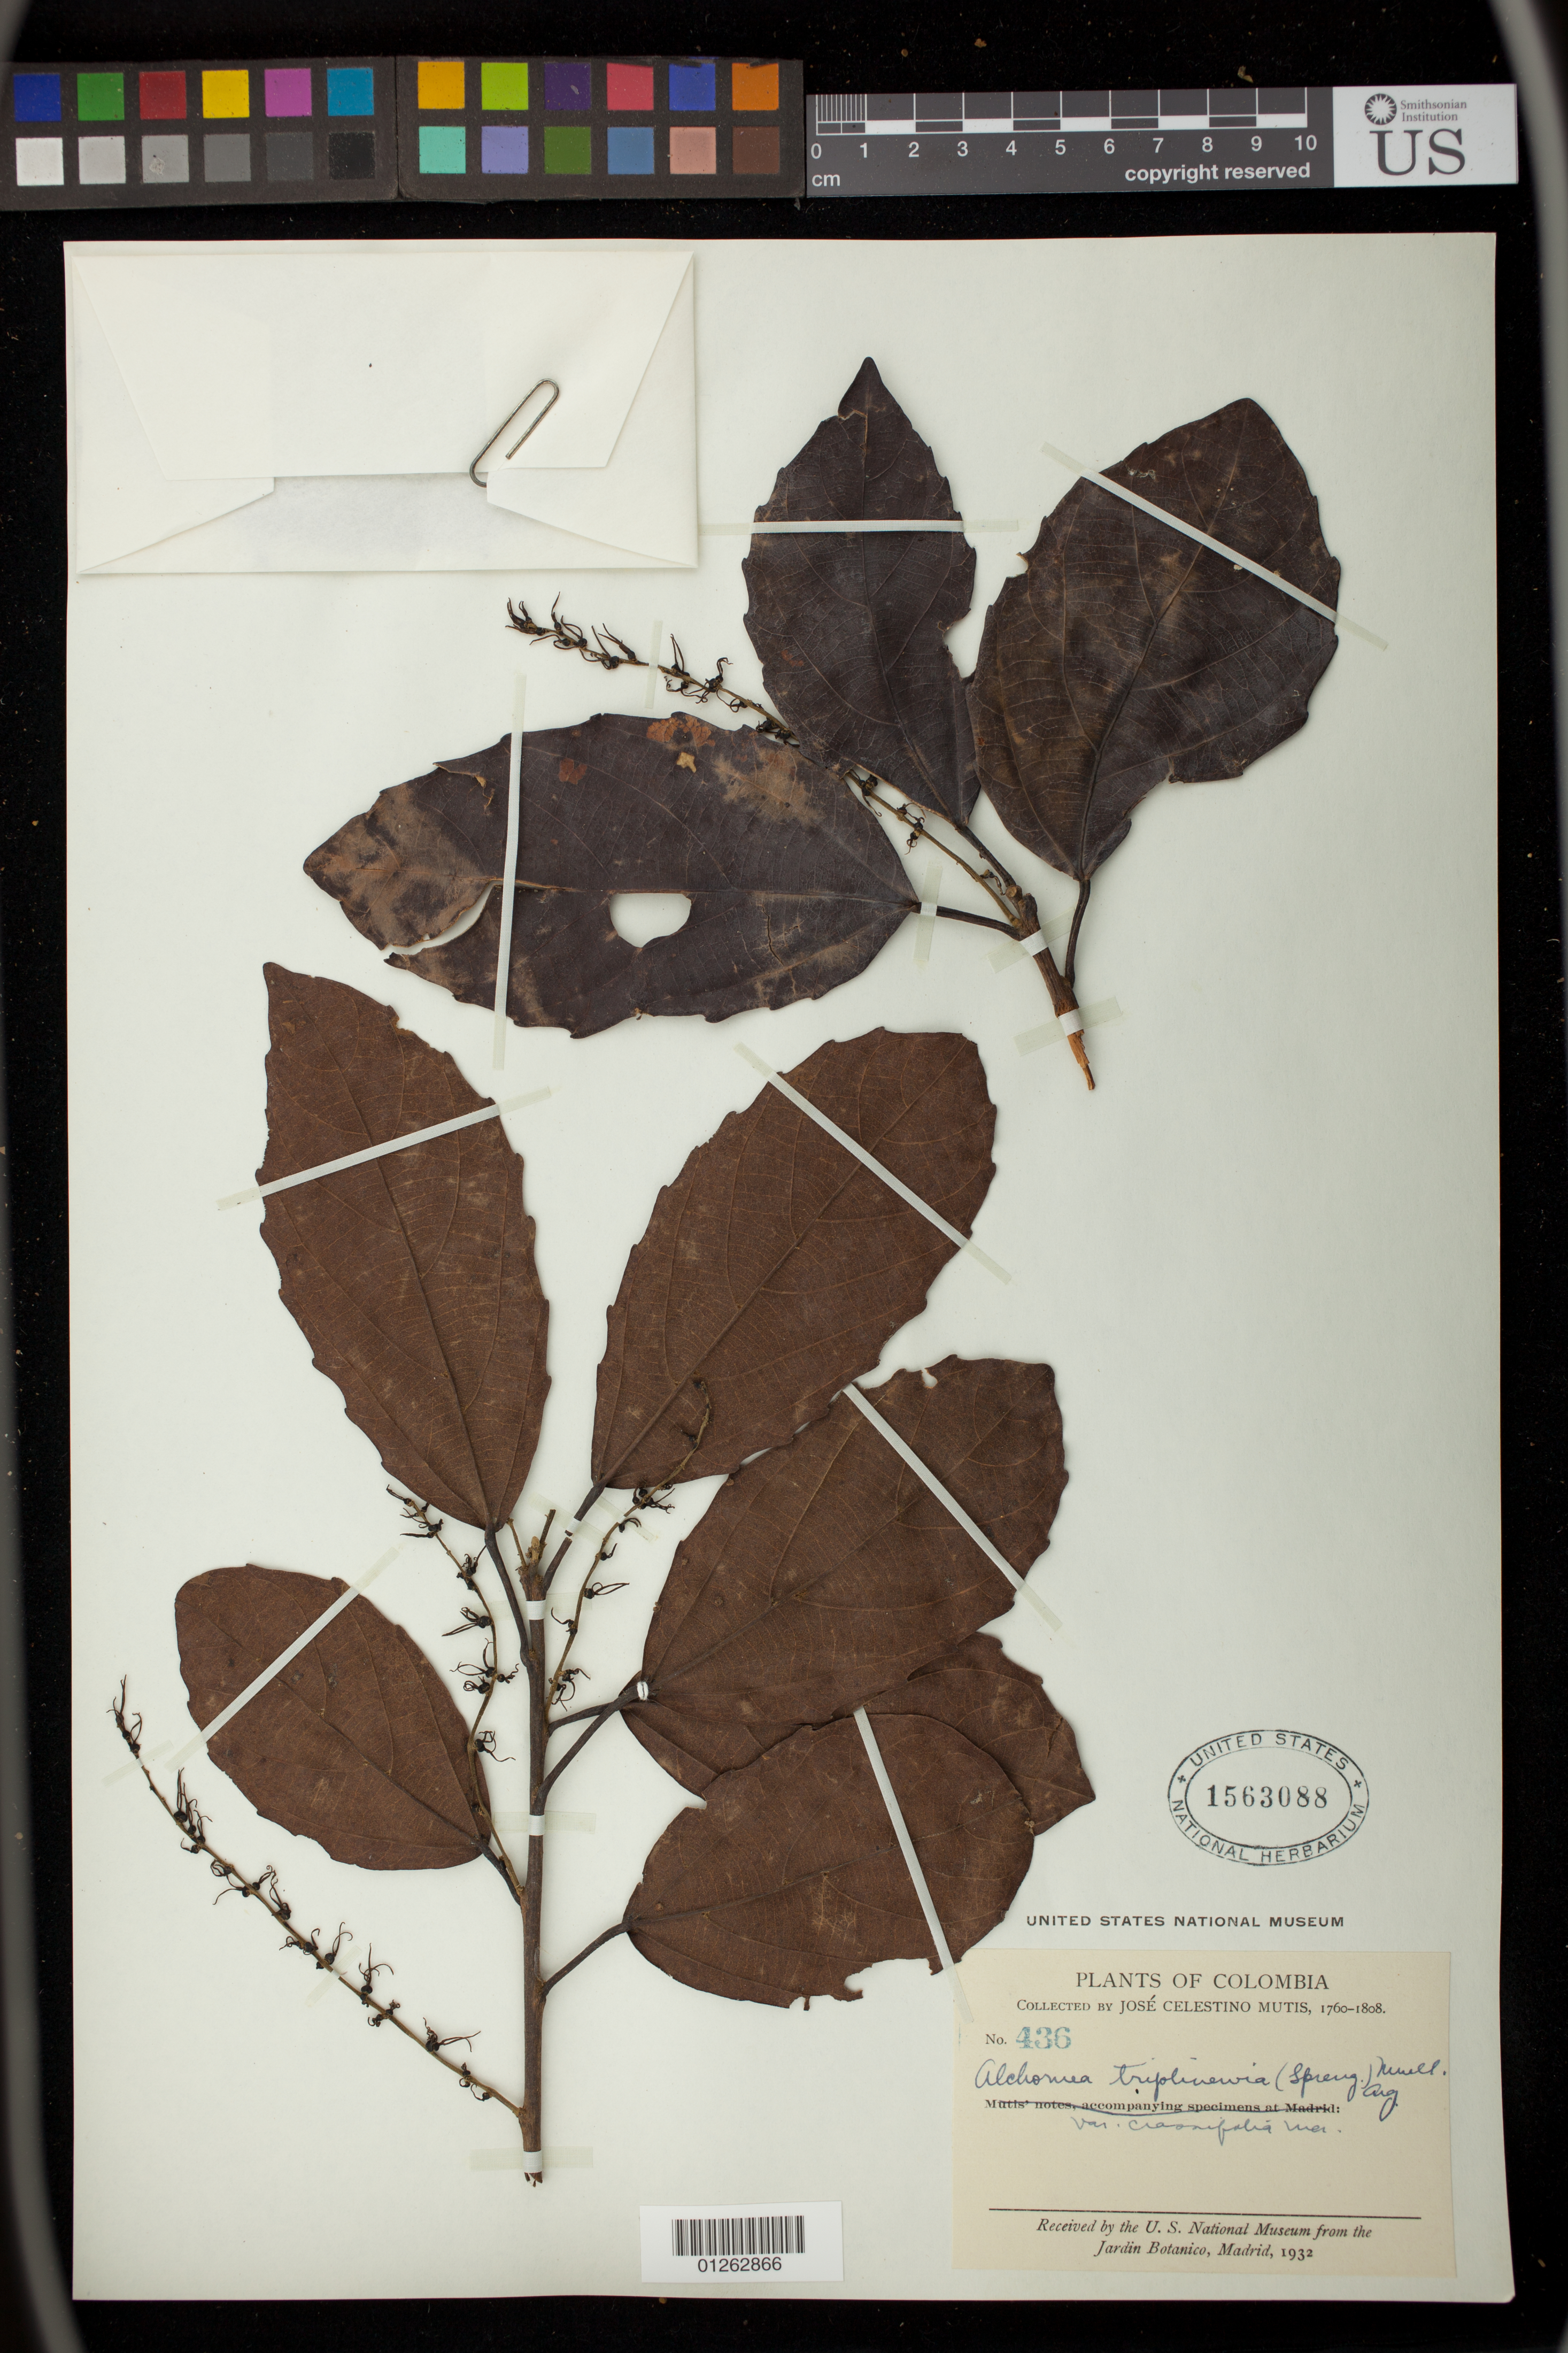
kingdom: Plantae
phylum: Tracheophyta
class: Magnoliopsida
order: Malpighiales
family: Euphorbiaceae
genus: Alchornea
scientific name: Alchornea triplinervia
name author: (Spreng.) Müll. Arg.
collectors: J. C. B. Mutis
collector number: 436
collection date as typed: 1760-1808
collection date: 1760/1808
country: Colombia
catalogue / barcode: US 1563088